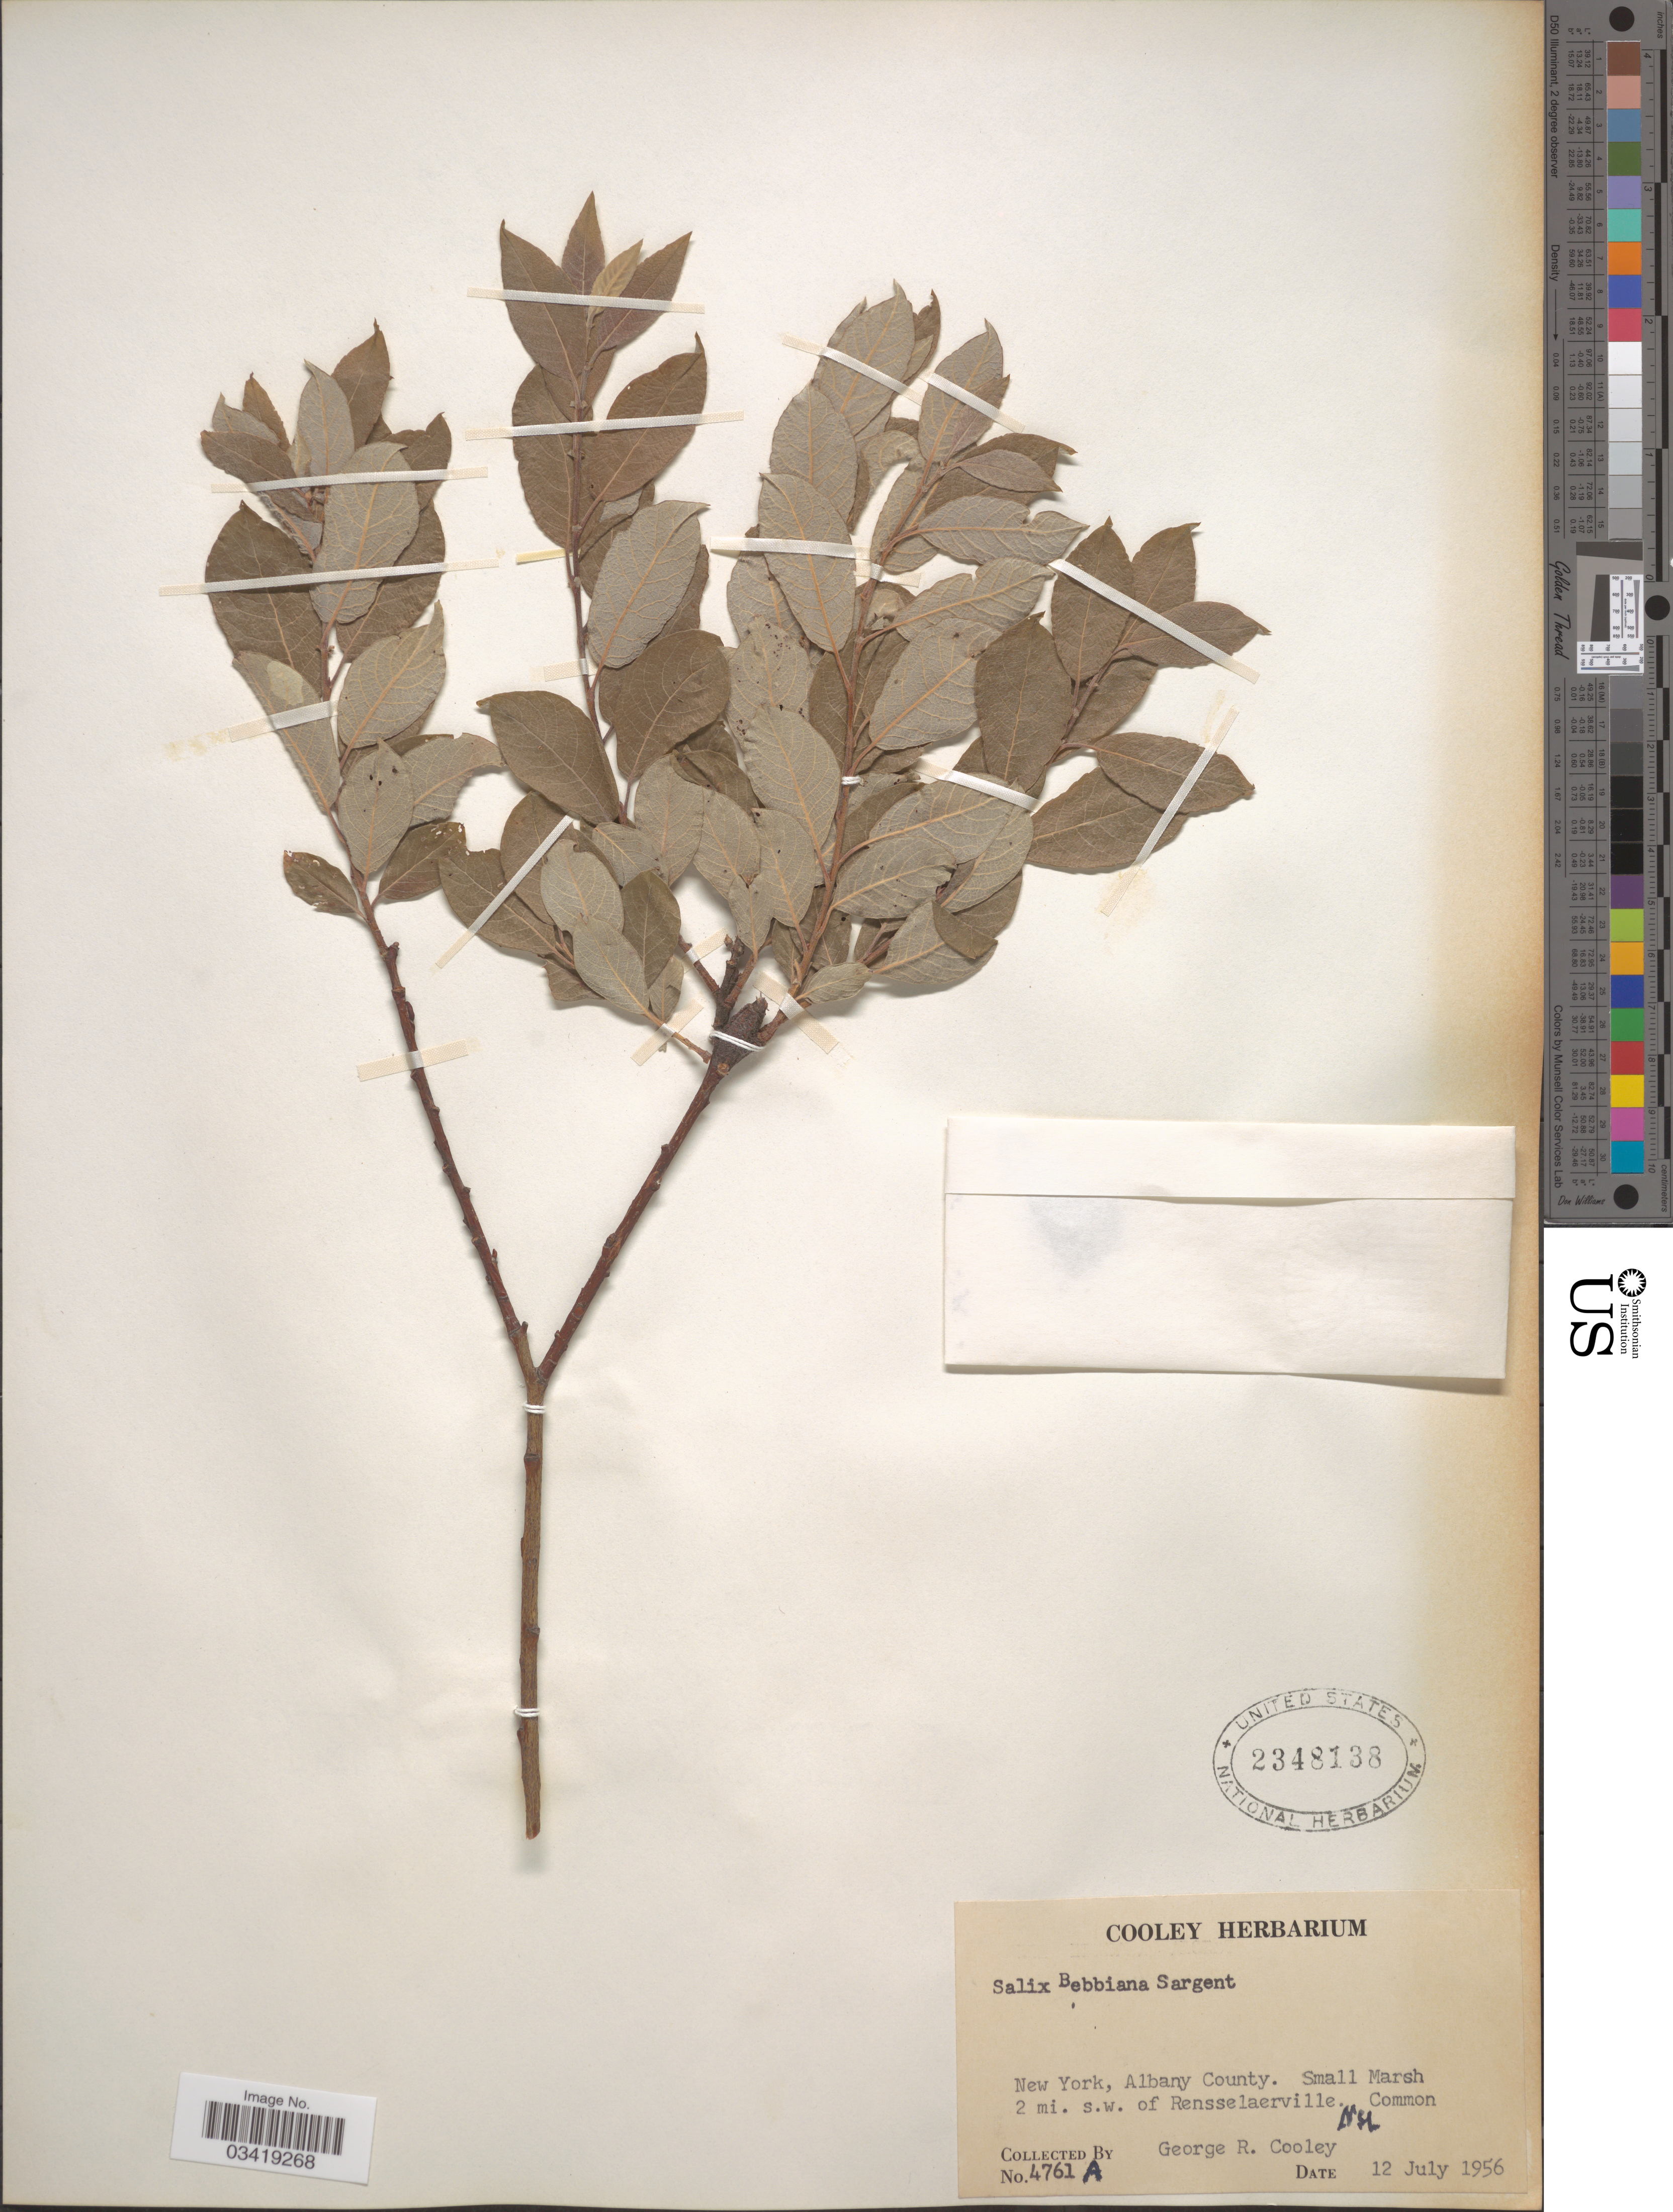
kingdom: Plantae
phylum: Tracheophyta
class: Magnoliopsida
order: Malpighiales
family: Salicaceae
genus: Salix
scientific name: Salix bebbiana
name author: Sarg.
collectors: G. R. Cooley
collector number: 4761A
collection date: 1956-07-12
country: United States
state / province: New York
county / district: Albany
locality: Albany County. 2 mi. s.w. of Rensselaerville.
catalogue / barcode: US 2348138